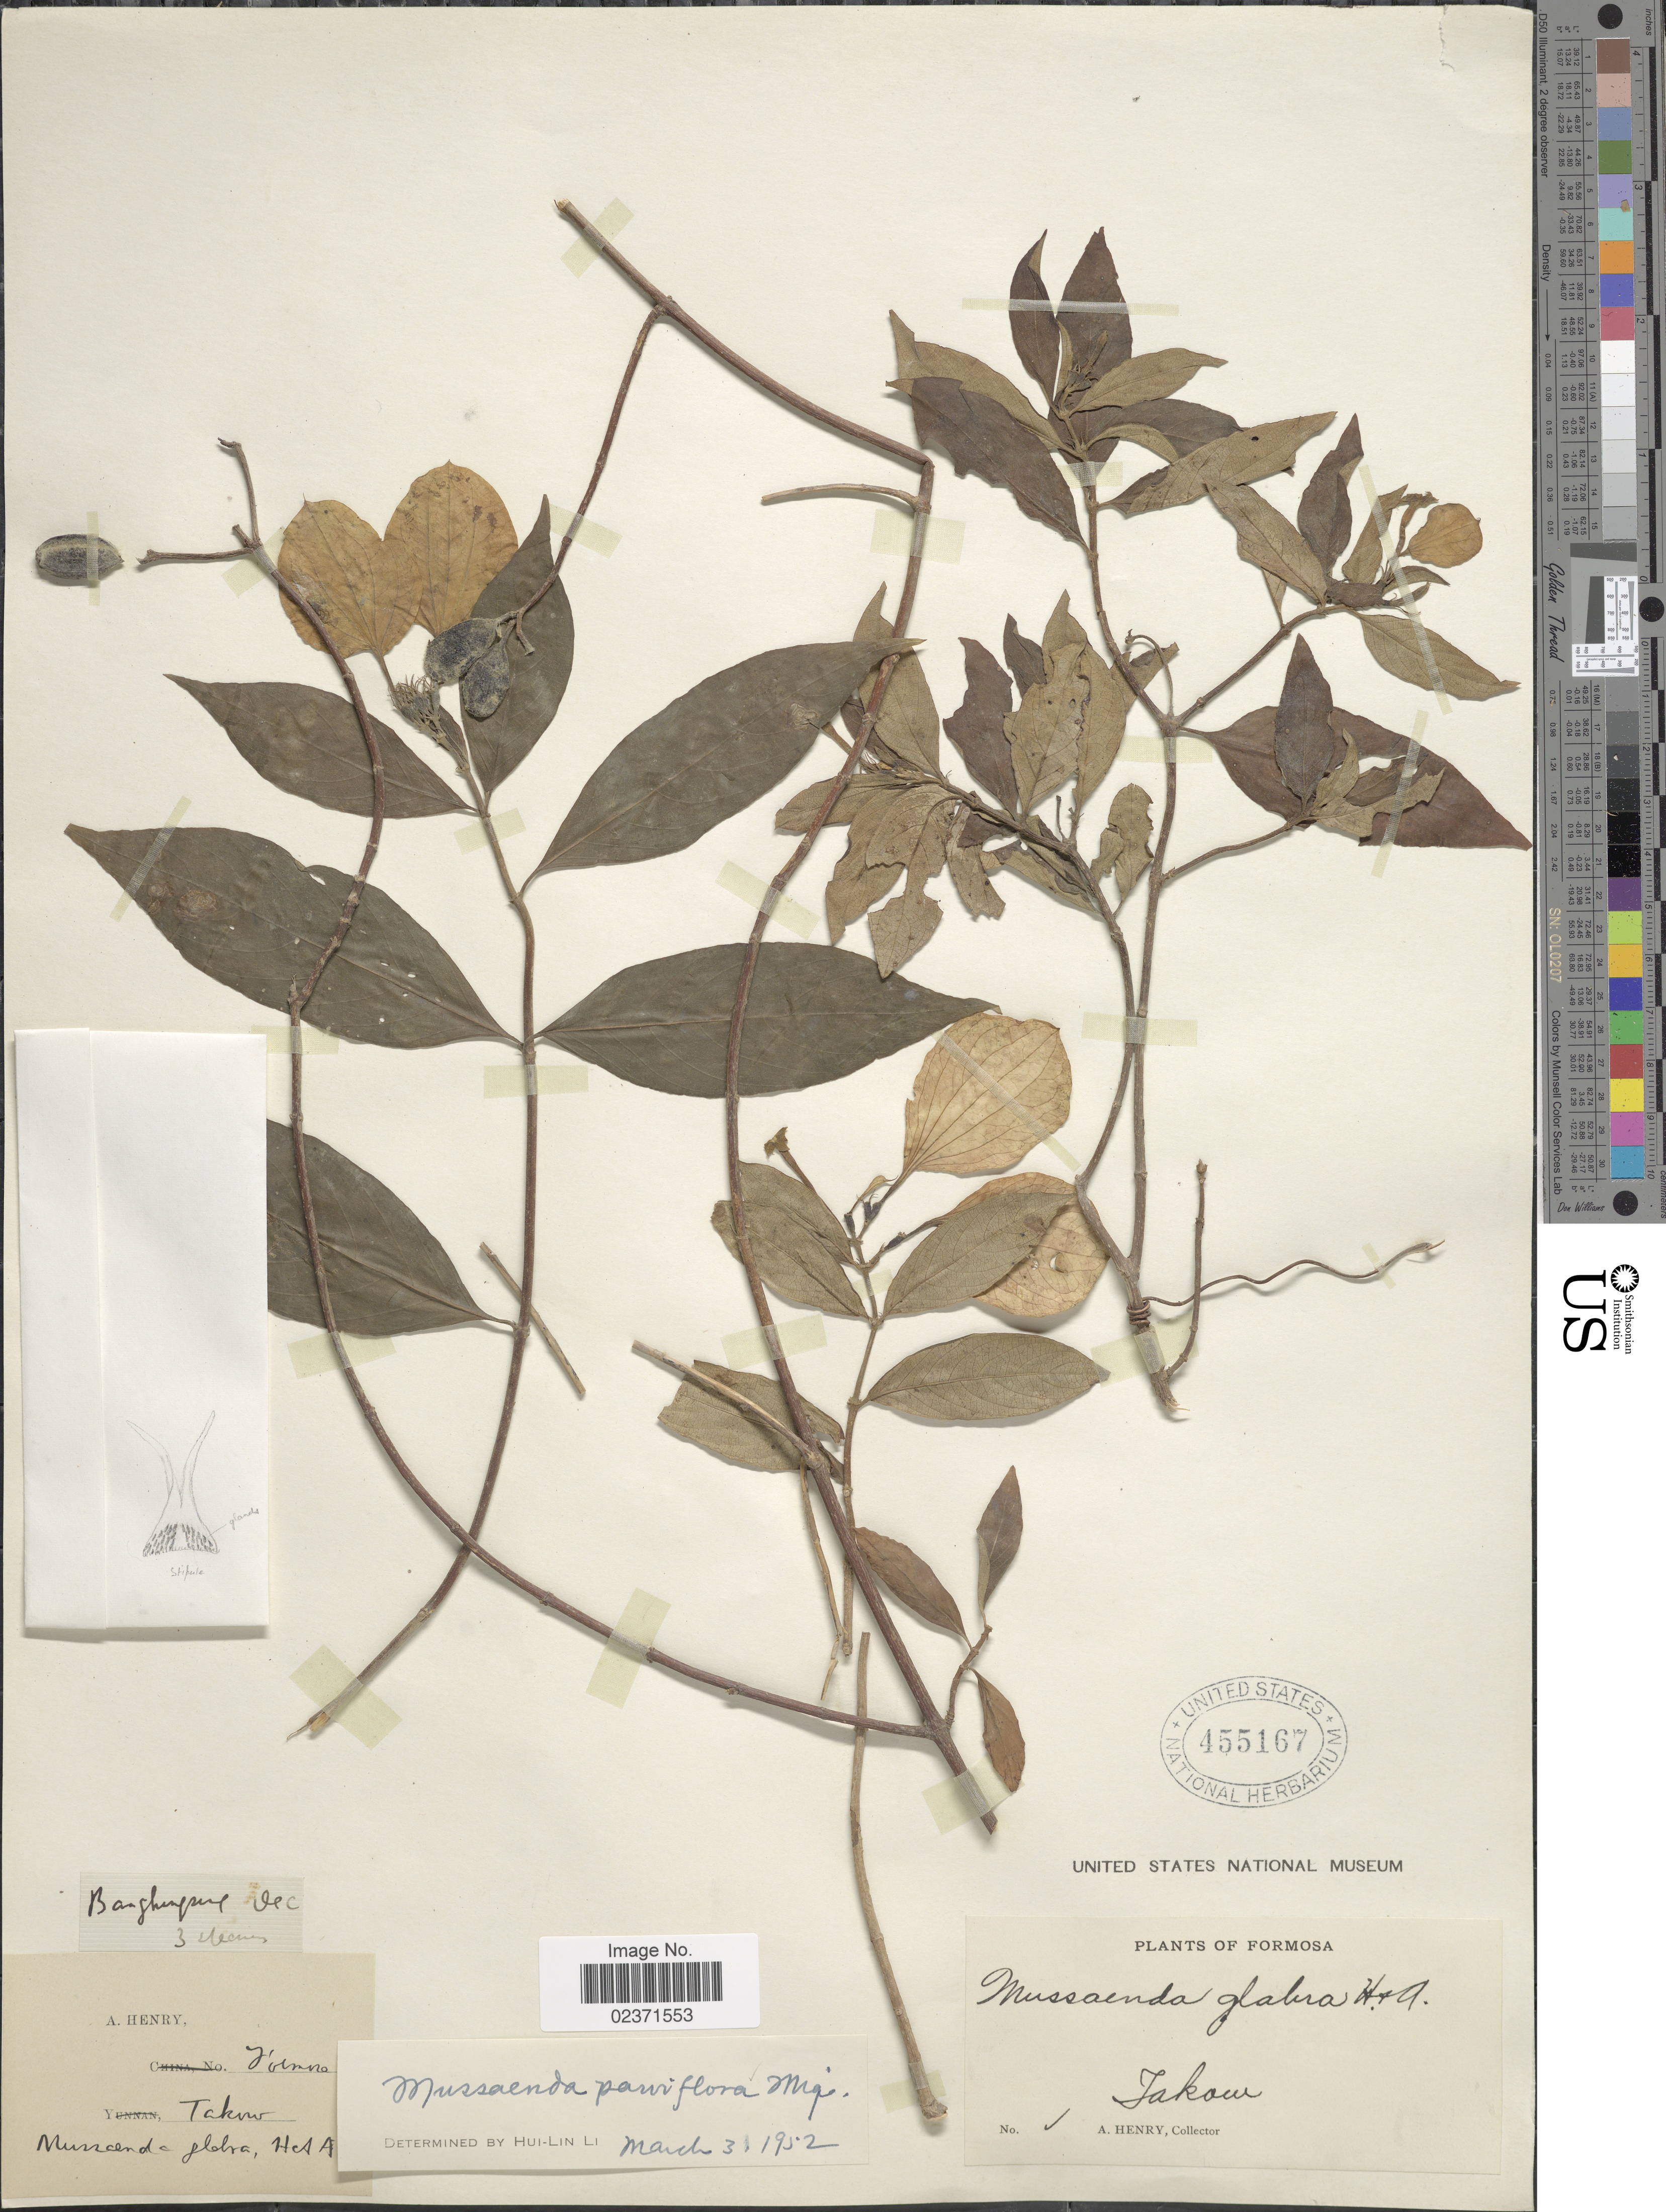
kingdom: Plantae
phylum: Tracheophyta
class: Magnoliopsida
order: Gentianales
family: Rubiaceae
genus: Mussaenda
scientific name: Mussaenda parviflora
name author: Miq.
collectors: A. Henry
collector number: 1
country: Taiwan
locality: Formosa. Takow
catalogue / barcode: US 455167